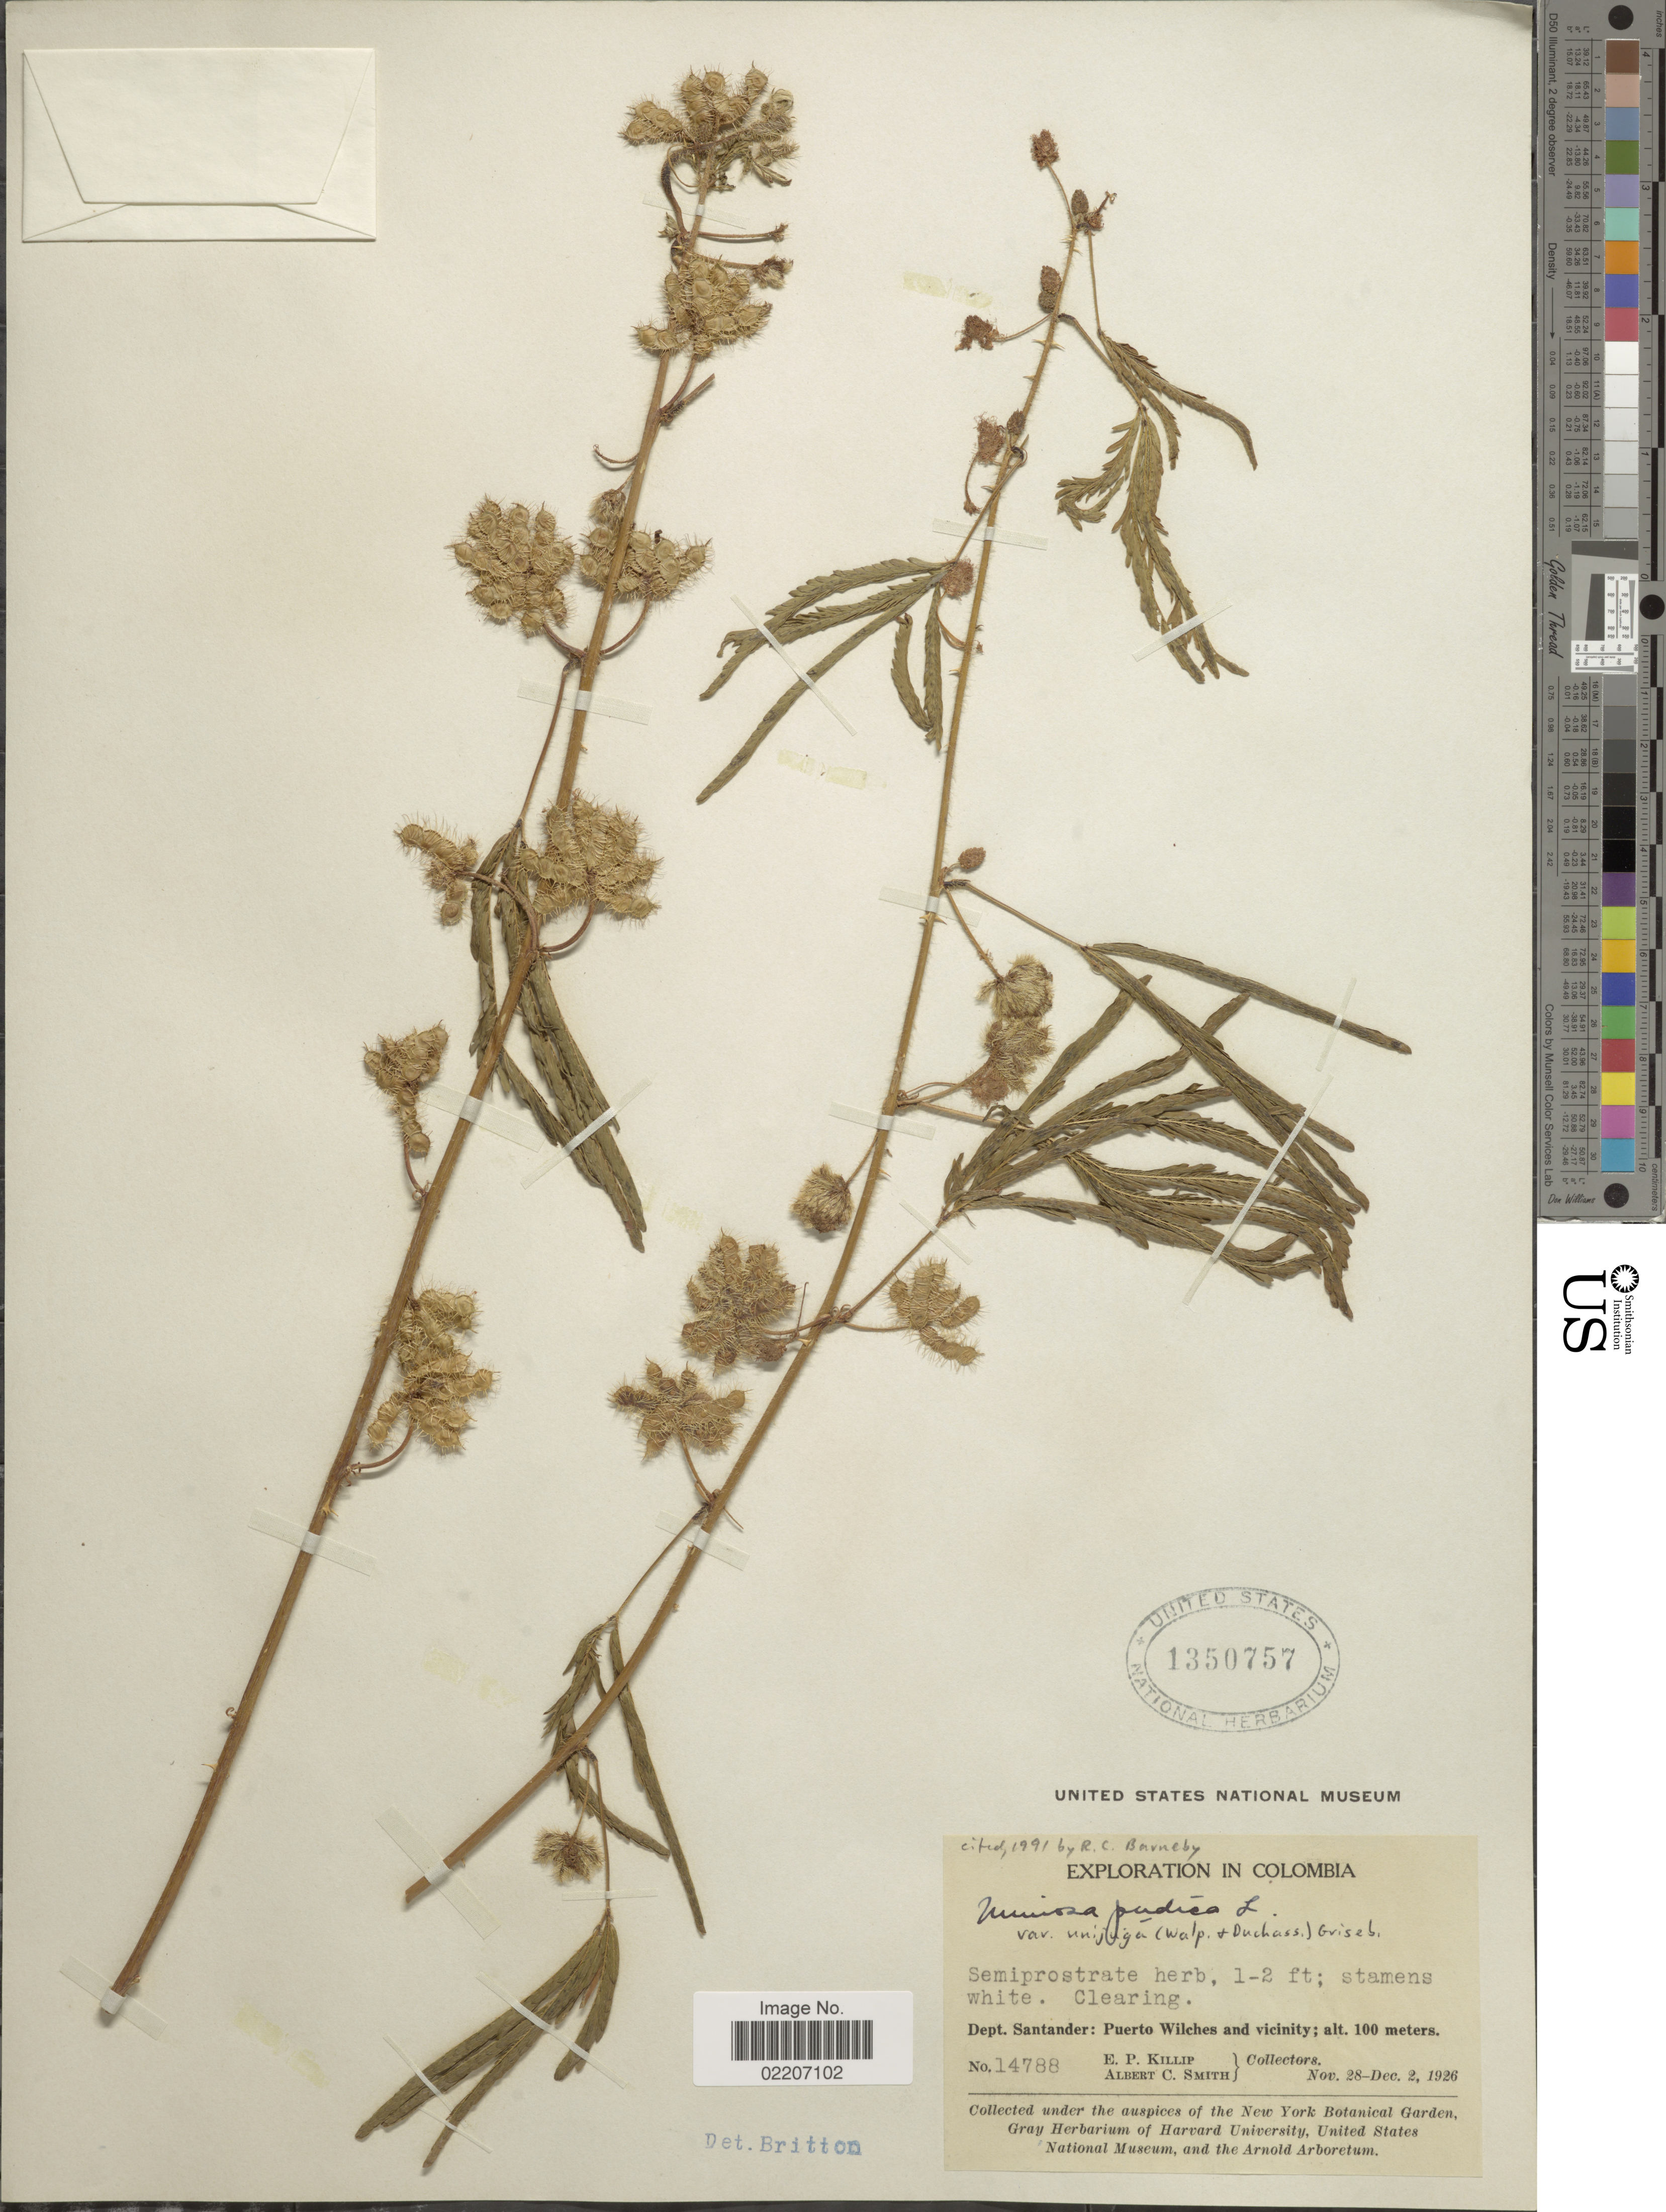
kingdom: Plantae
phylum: Tracheophyta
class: Magnoliopsida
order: Fabales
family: Fabaceae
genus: Mimosa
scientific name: Mimosa pudica var. unijuga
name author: (Walp. & Duchass.) Griseb.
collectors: E. P. Killip & A. C. Smith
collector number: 14788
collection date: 1926-11-28/1926-12-02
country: Colombia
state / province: Santander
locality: Dept. Santander: Puerto Wilches and vicinity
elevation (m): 100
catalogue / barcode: US 1350757